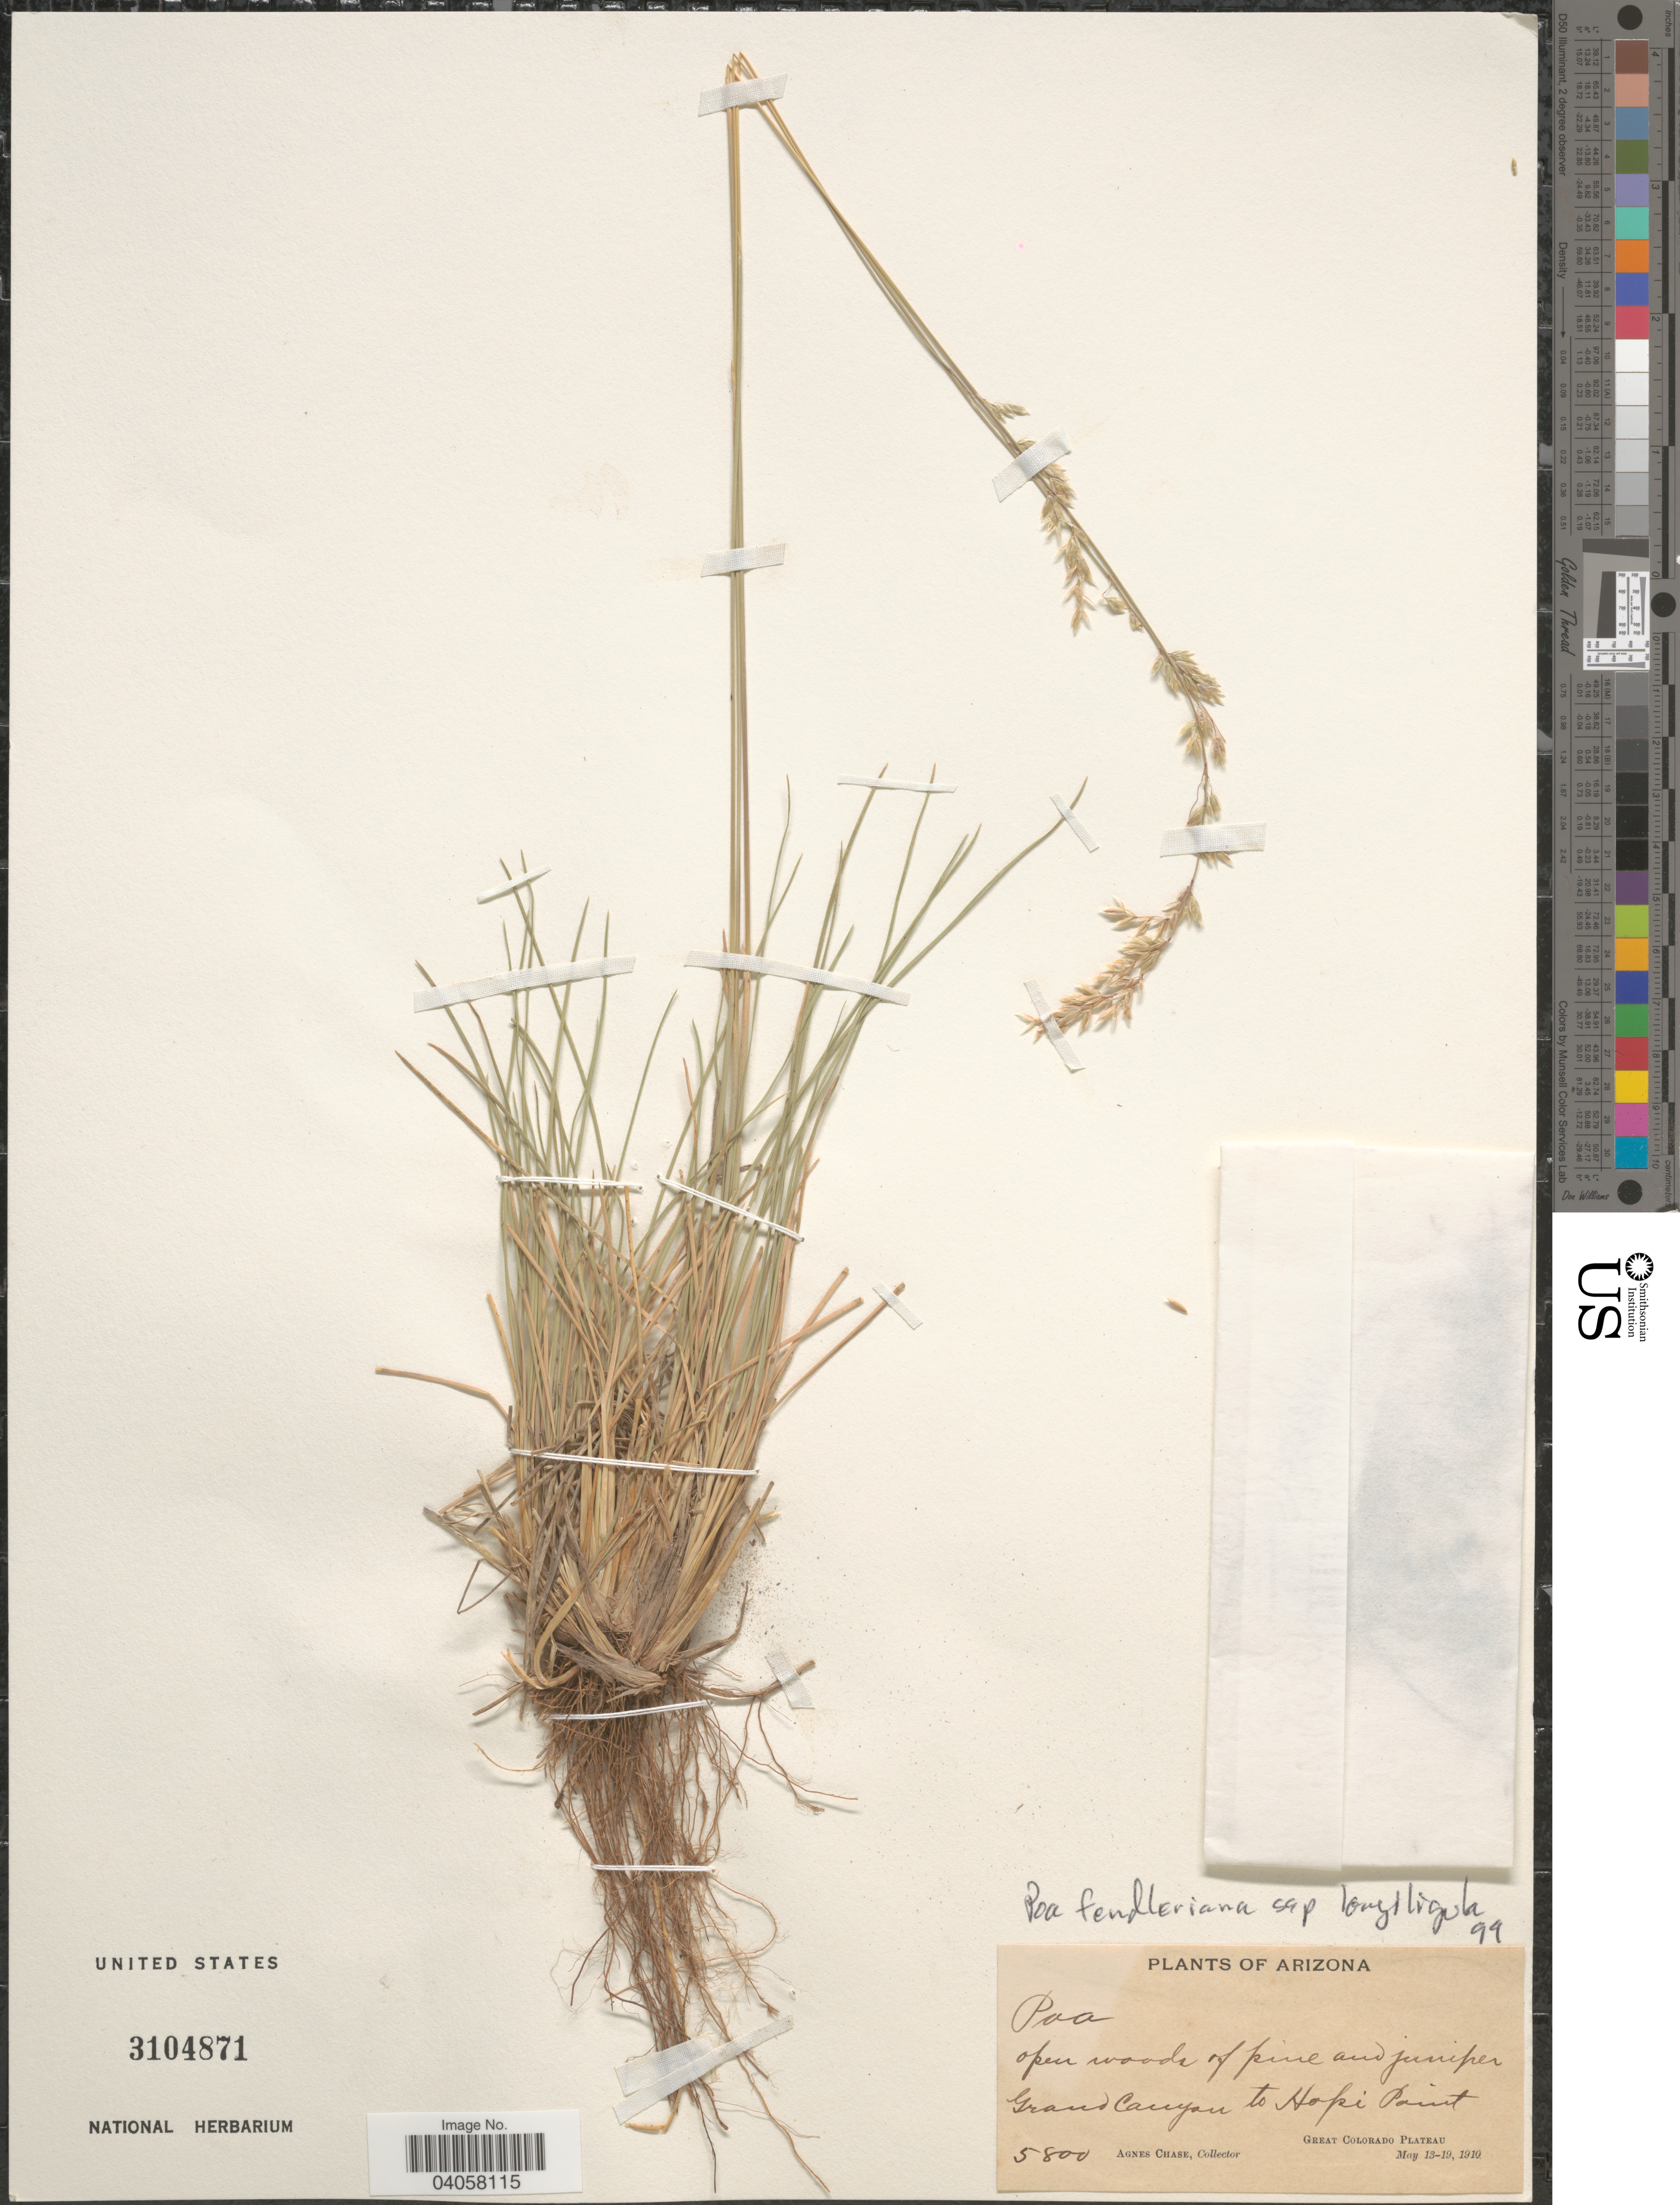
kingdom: Plantae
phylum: Tracheophyta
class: Liliopsida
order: Poales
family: Poaceae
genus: Poa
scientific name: Poa fendleriana subsp. longiligula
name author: (Scribn. & T.A. Williams) Soreng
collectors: A. Chase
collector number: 5800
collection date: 1910-05-13/1910-05-19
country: United States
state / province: Arizona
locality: Grand Canyon to Hopi Point. Great Colorado Plateau.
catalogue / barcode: US 3104871